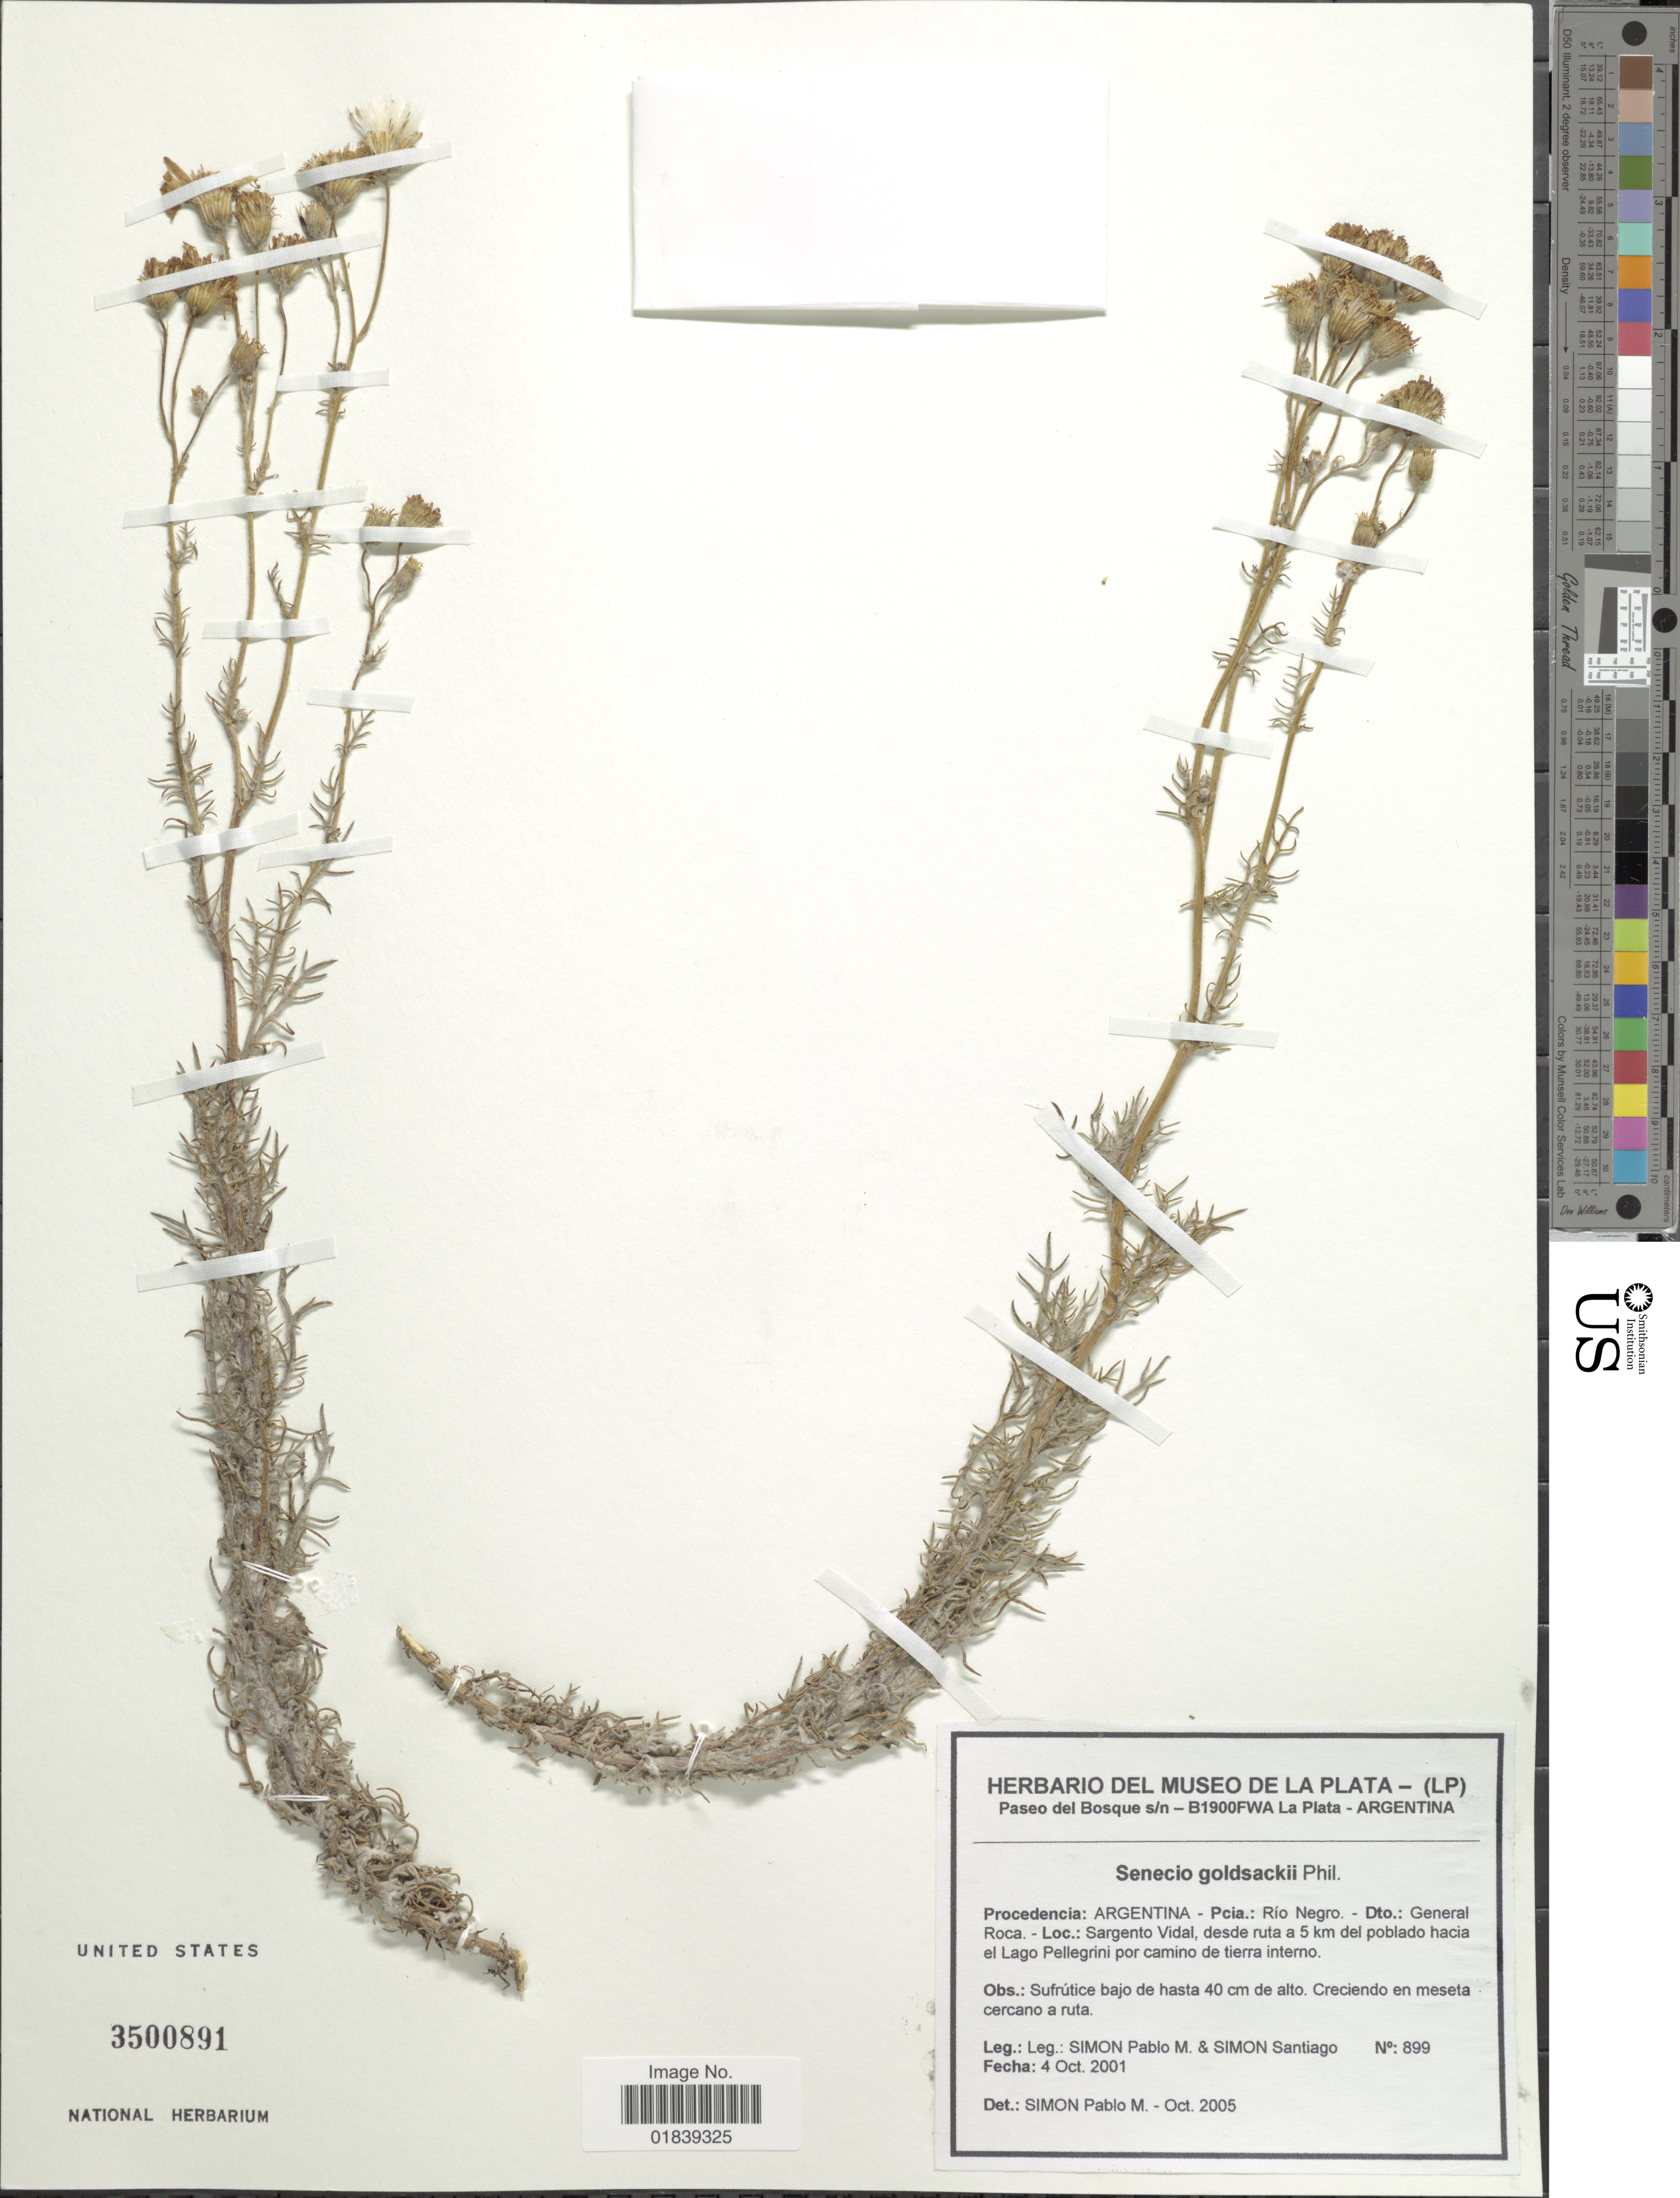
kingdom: Plantae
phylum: Tracheophyta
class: Magnoliopsida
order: Asterales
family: Asteraceae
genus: Senecio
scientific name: Senecio goldsackii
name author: Phil.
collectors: P. M. Simón & S. Santiago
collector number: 899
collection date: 2001-10-04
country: Argentina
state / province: Rio Negro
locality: Dto. General Rca, Sargento VIdal, desde ruta a 5 km del poblado hacia el Lago Pellegrini por camino de tierra interno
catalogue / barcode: US 3500891